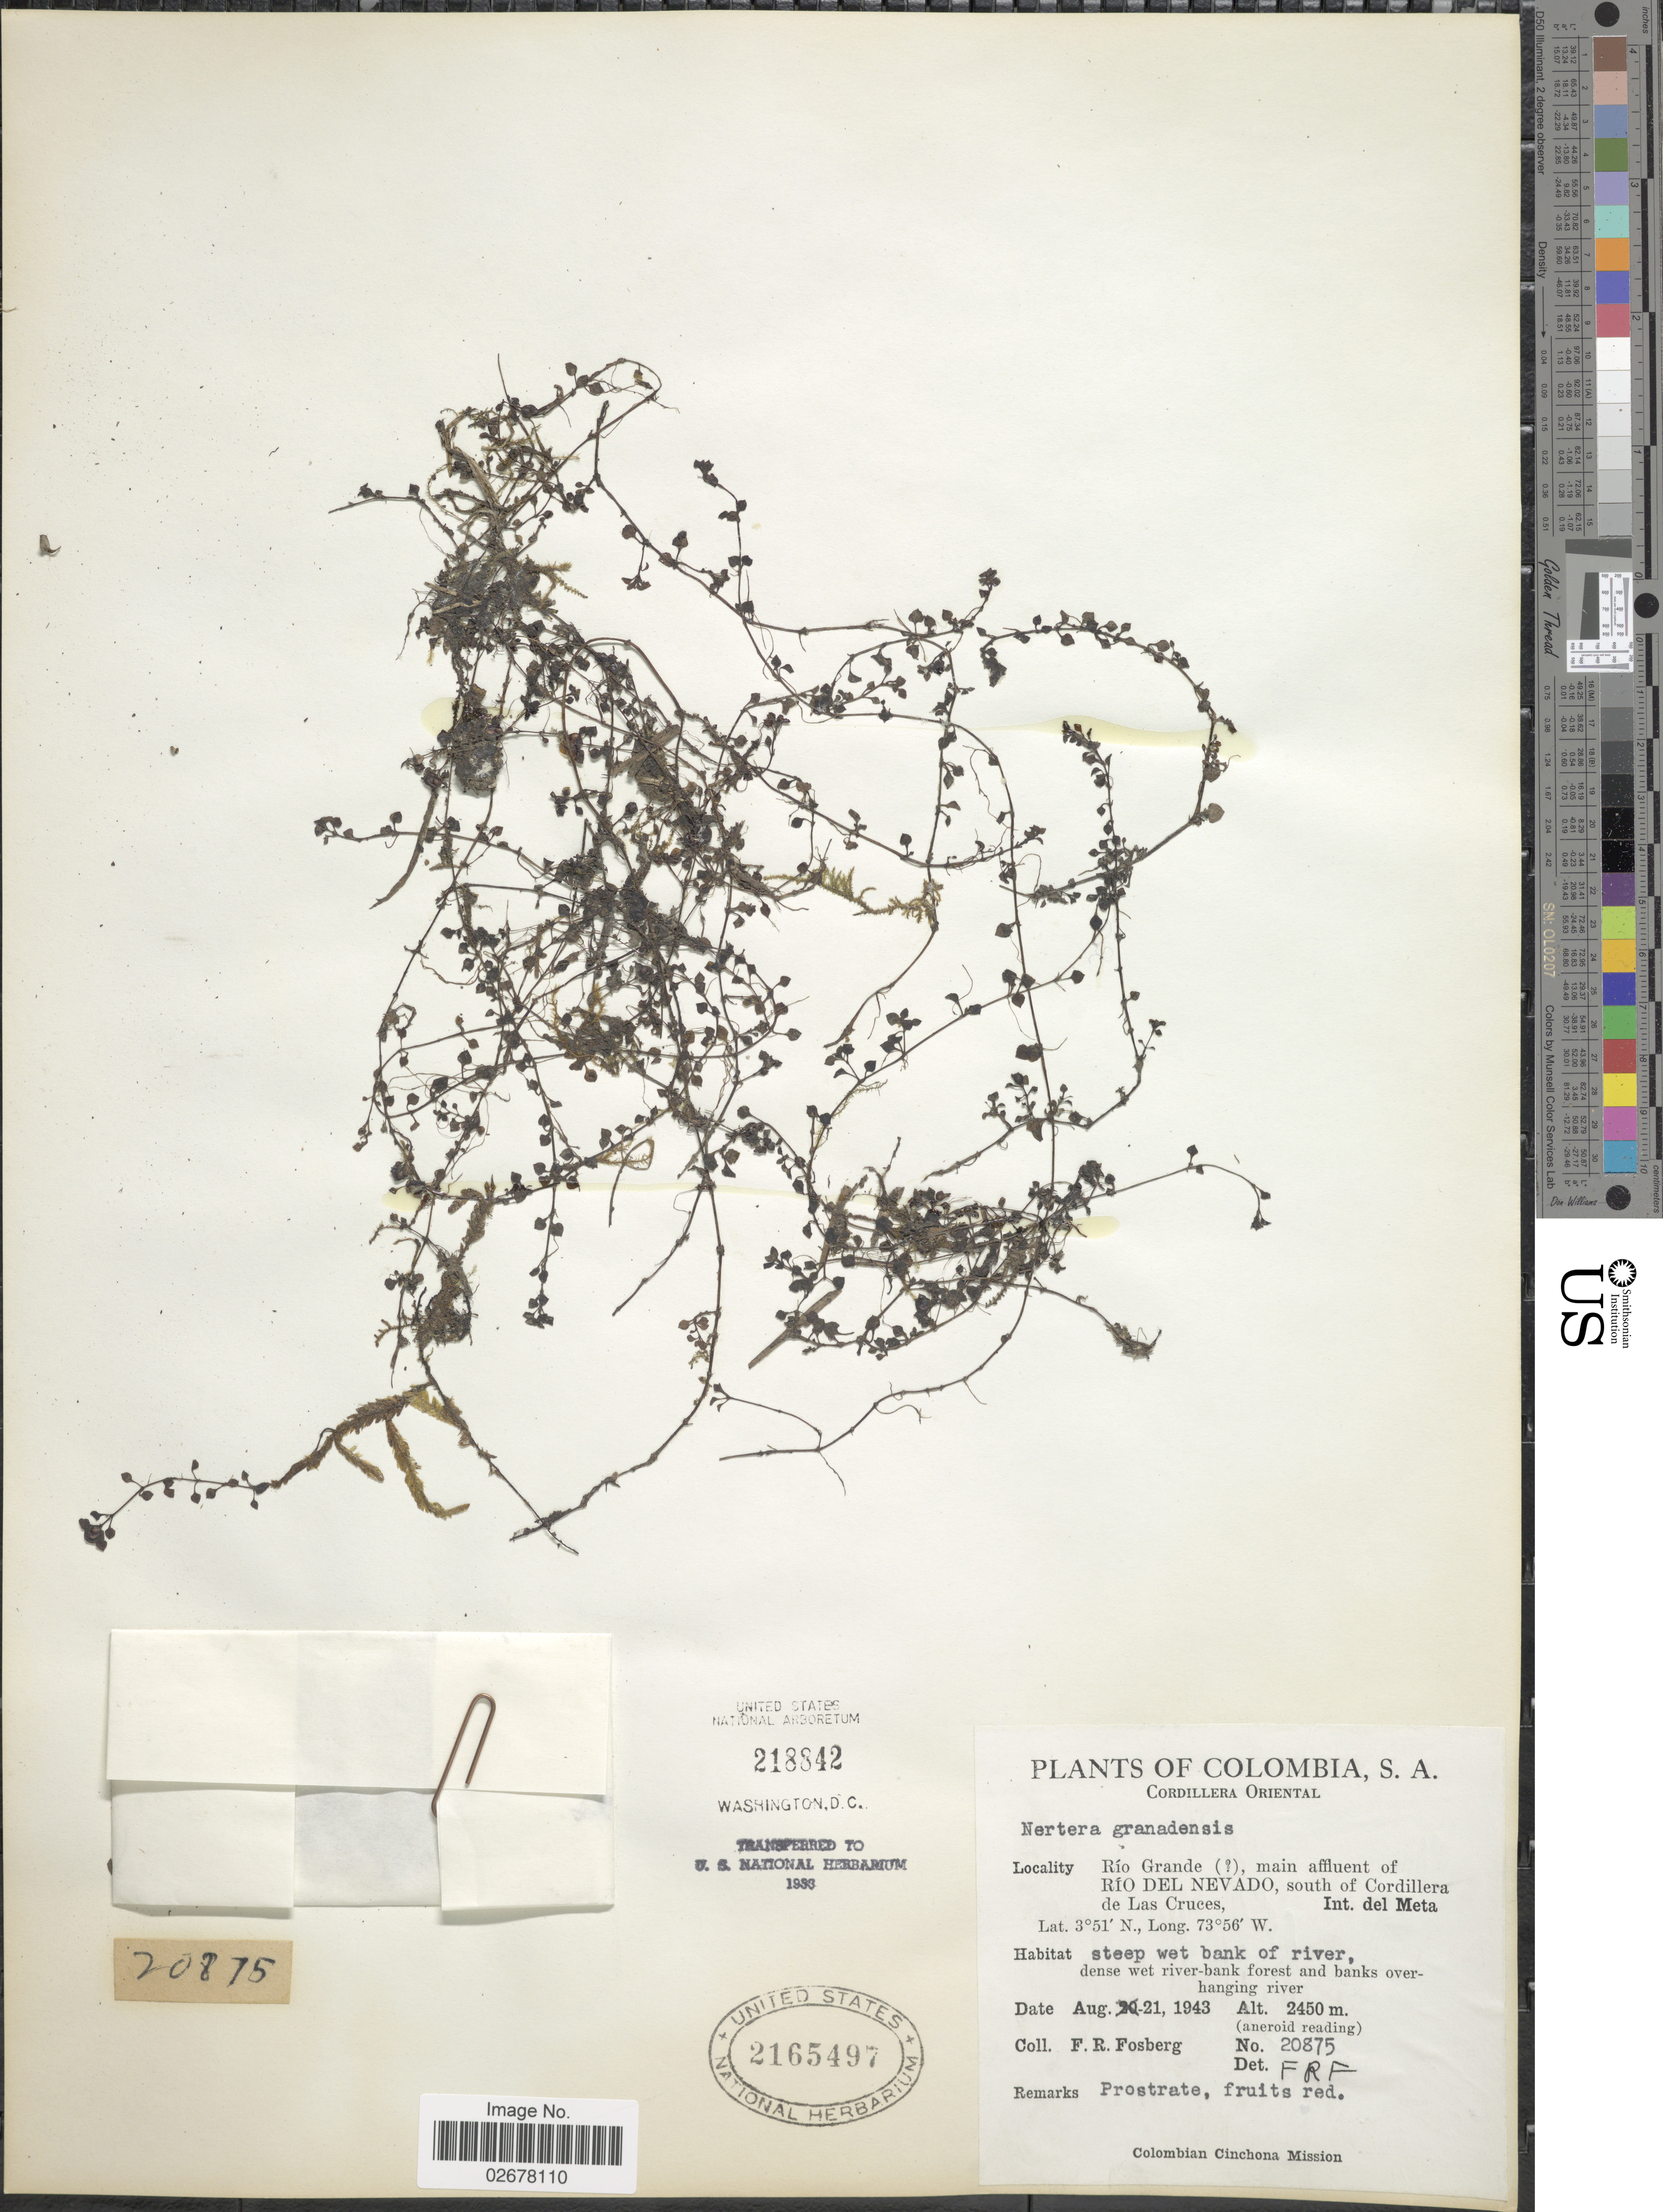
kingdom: Plantae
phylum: Tracheophyta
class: Magnoliopsida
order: Gentianales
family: Rubiaceae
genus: Nertera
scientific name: Nertera depressa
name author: Banks & Sol. ex Gaertn.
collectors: F. R. Fosberg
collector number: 20875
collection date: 1943-08-21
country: Colombia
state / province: Meta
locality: Cordillera Oriental, Río Grande ( [unsure placement]), main affluent of Río Del Nevado, south of Cordillera de Las Cruces, Int del Meta, steep wet bank of river, dense wet river-bank forest and banks overhanging river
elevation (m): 2450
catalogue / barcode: US 2165497